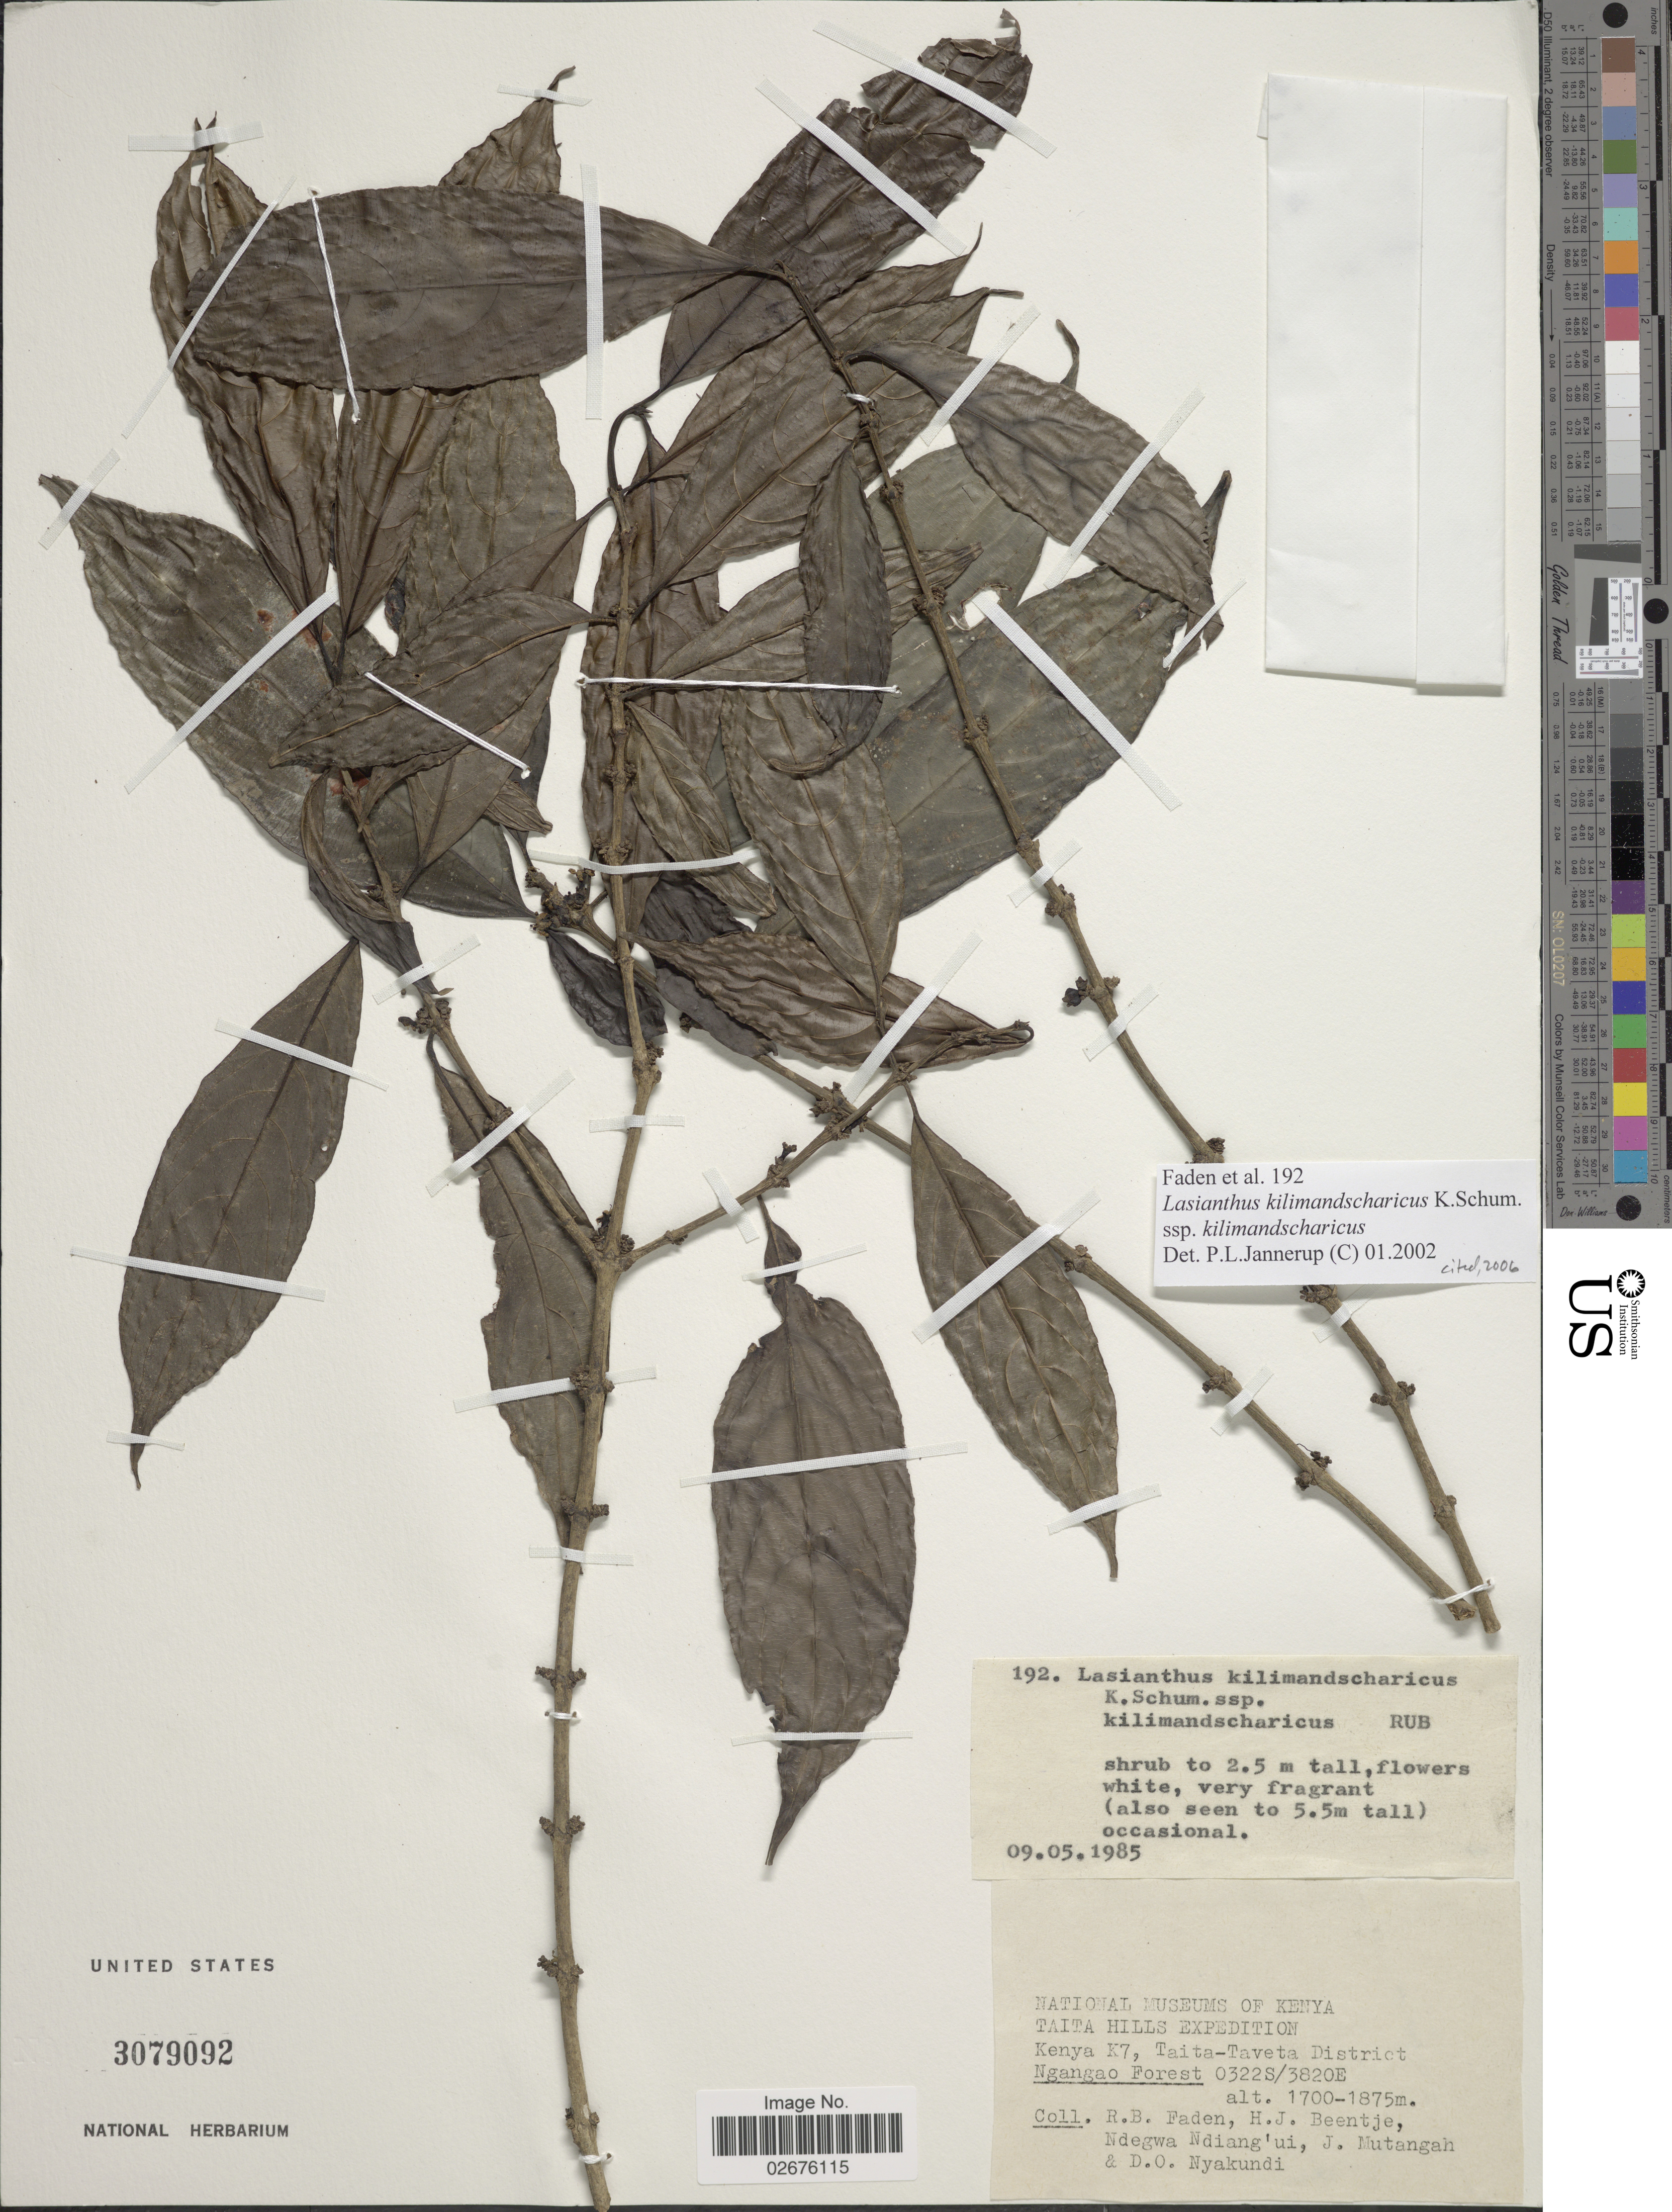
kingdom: Plantae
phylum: Tracheophyta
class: Magnoliopsida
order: Gentianales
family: Rubiaceae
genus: Lasianthus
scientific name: Lasianthus kilimandscharicus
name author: K. Schum.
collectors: R. B. Faden, H. J. Beentje, Ndegwa Ndiang'ui, J. Mutangah & D. Nyakundi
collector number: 192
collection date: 1985-05-09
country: Kenya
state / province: Taita Taveta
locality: Taita Hills. Kenya K7, Ngangao Forest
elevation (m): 1700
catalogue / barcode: US 3079092